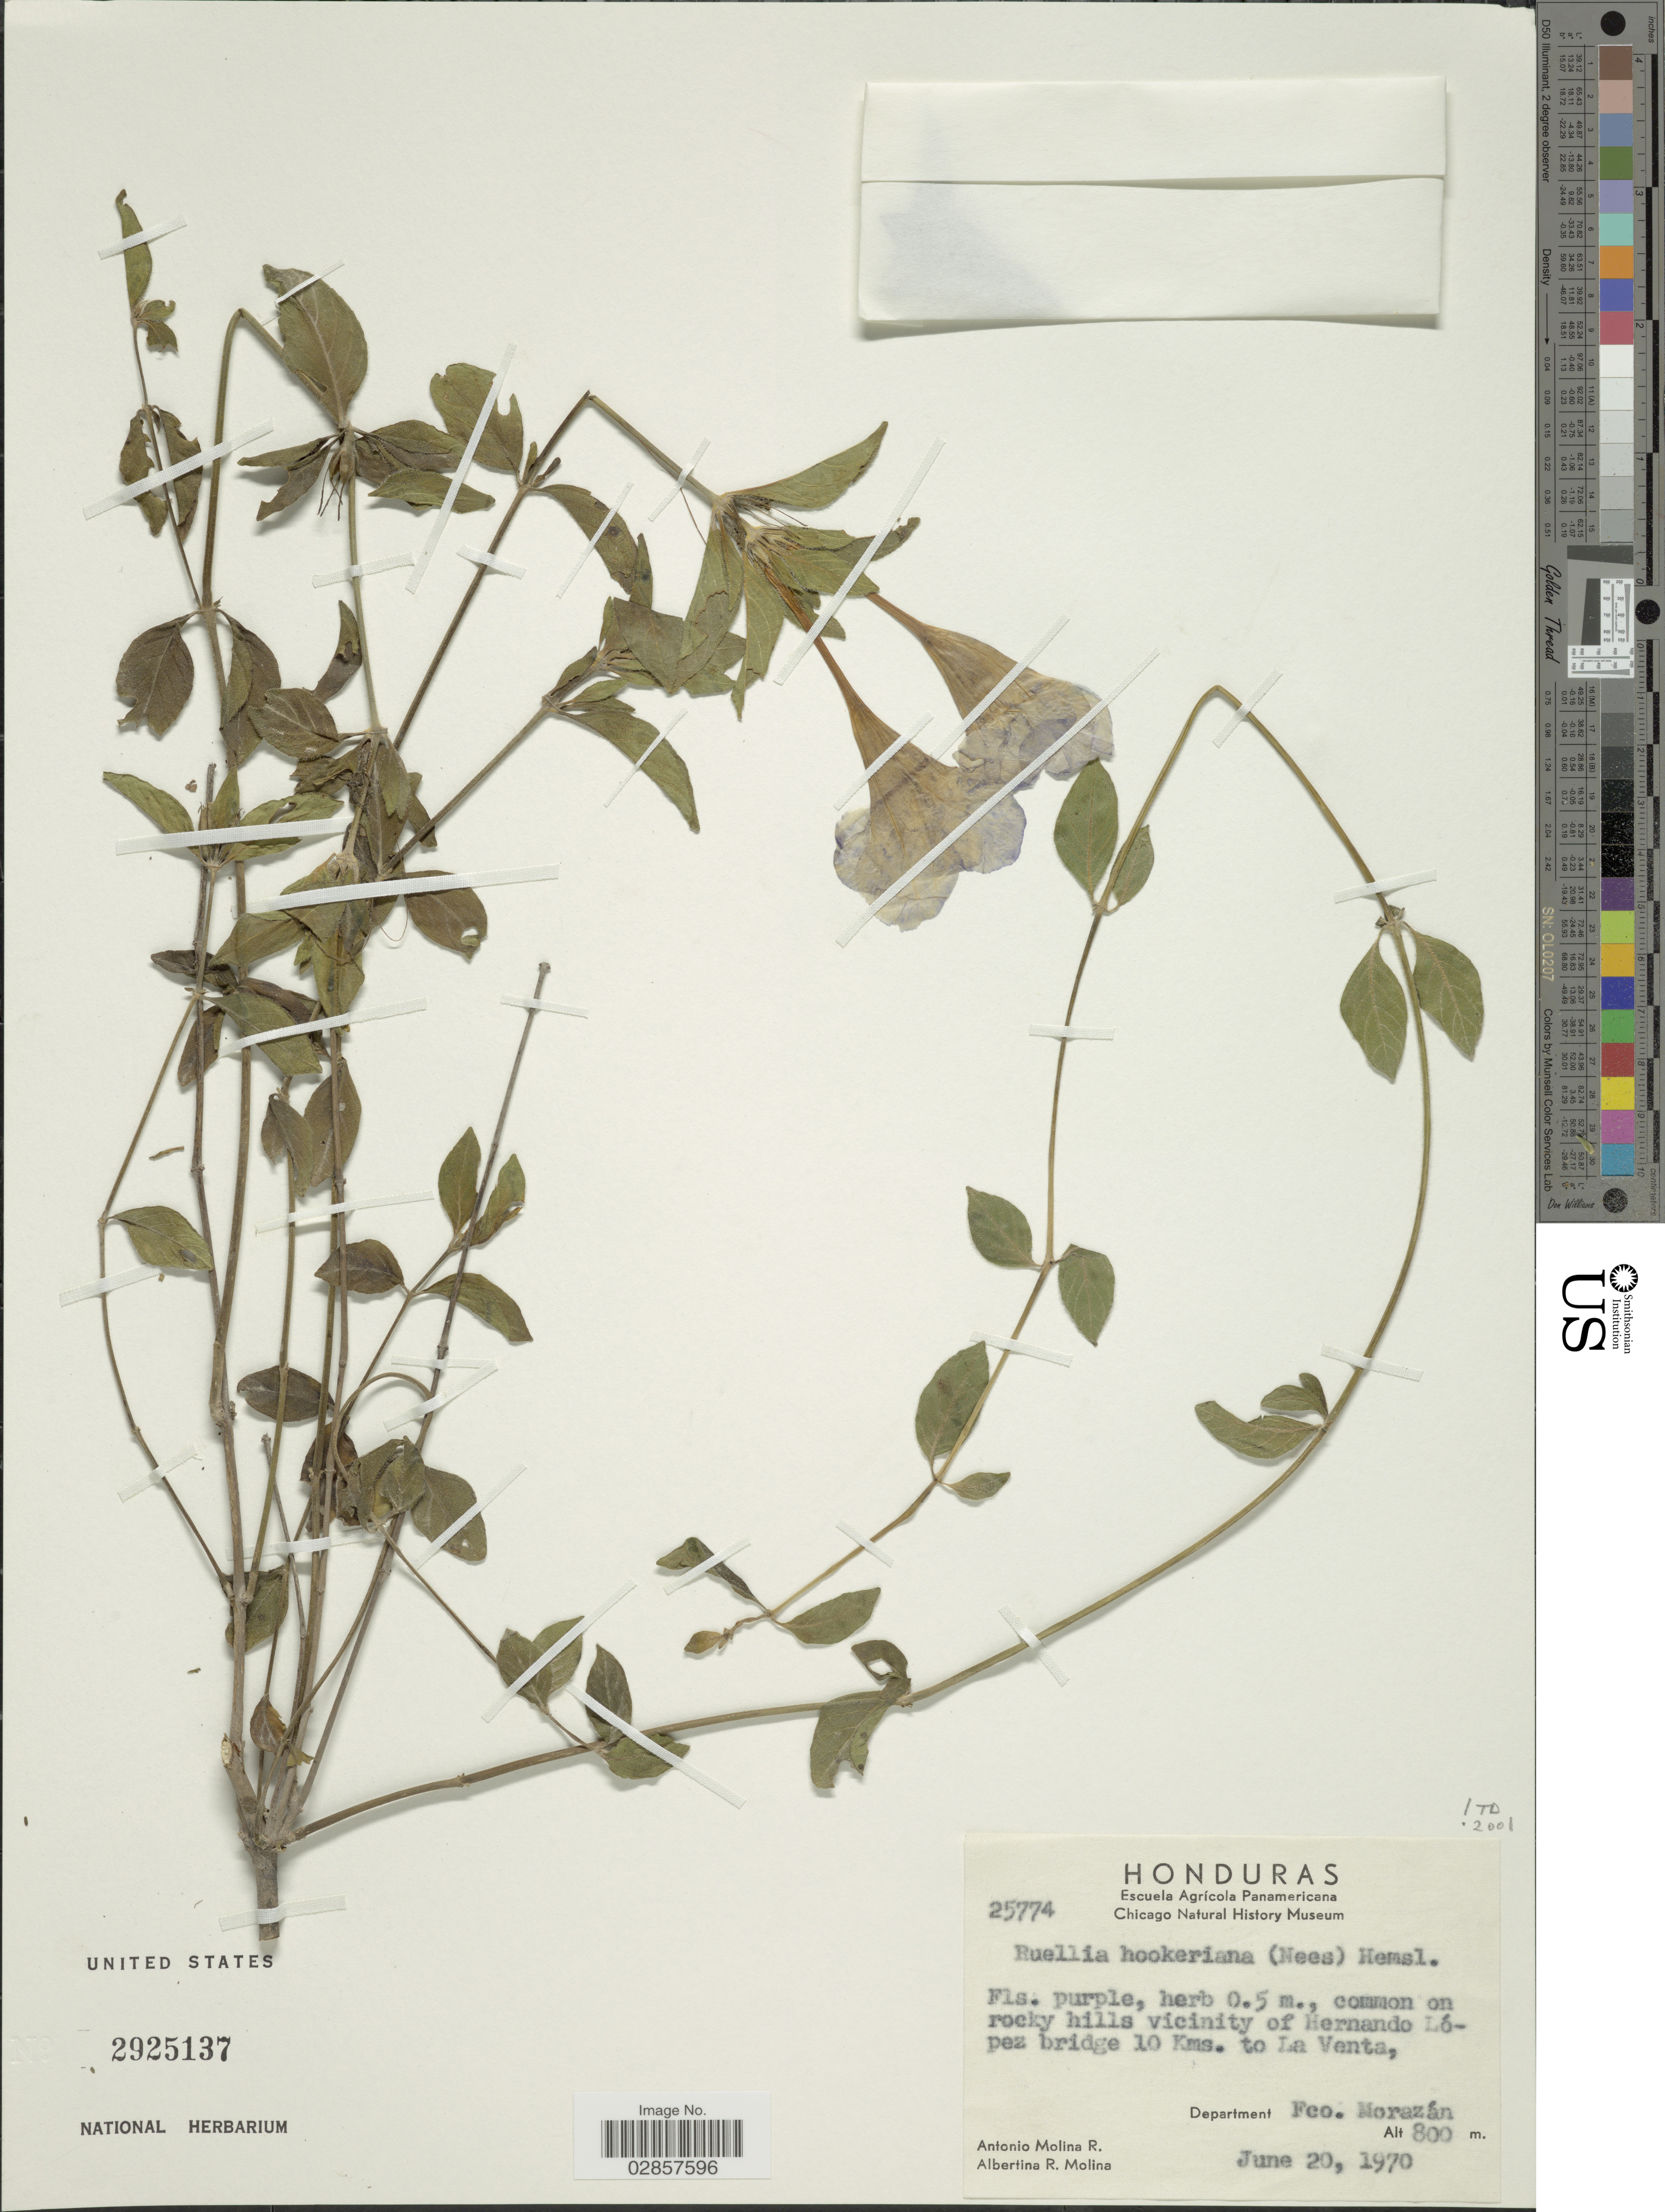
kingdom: Plantae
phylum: Tracheophyta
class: Magnoliopsida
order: Lamiales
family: Acanthaceae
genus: Ruellia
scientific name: Ruellia hookeriana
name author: (Nees) Hemsl.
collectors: A. Molina R. & A. R. Molina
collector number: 25774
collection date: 1970-06-20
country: Honduras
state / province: Fco. Morazán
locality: Common on rocky hills vicinity of Hernando López bridge 10 Kms. to La Venta, Department Fco. Morazán.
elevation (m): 800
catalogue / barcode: US 2925137